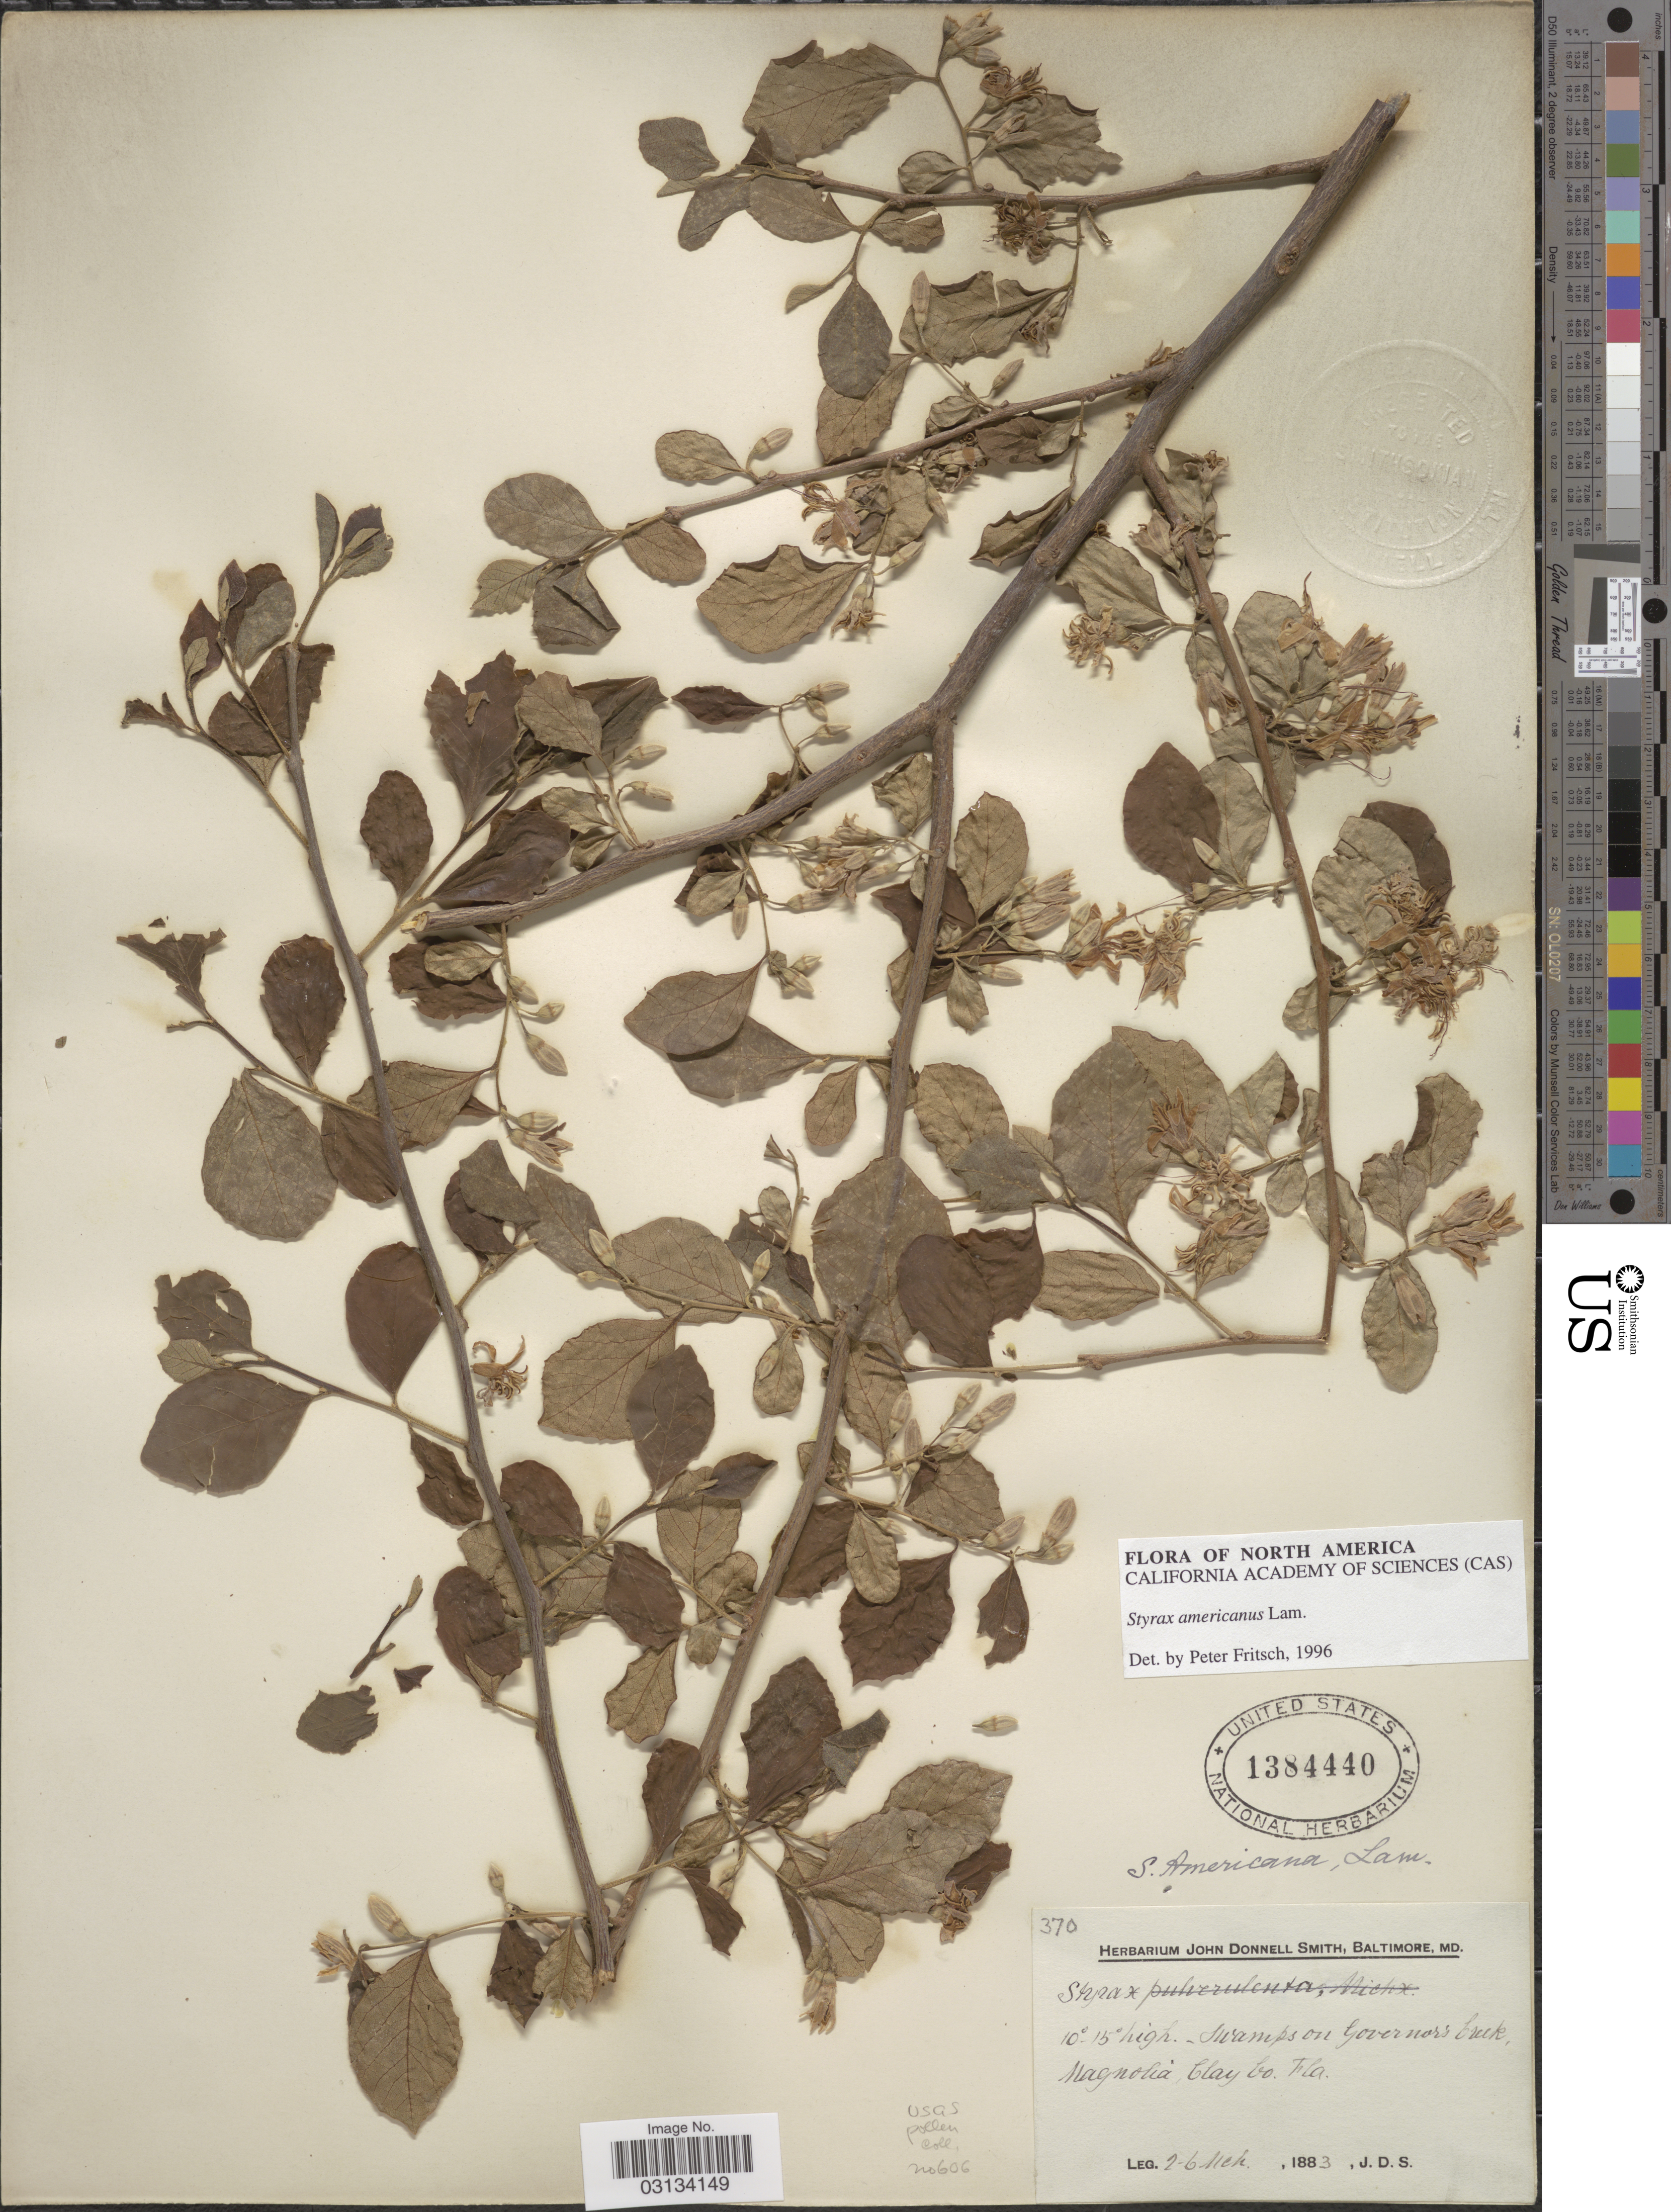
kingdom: Plantae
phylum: Tracheophyta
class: Magnoliopsida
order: Ericales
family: Styracaceae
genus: Styrax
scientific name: Styrax americanus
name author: Lam.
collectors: J. Donnell Smith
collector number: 370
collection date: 1883-03-02/1883-03-06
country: United States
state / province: Florida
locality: Swamps on Governor's Creek, Magnolia, Clay Co. Fla.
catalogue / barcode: US 1384440